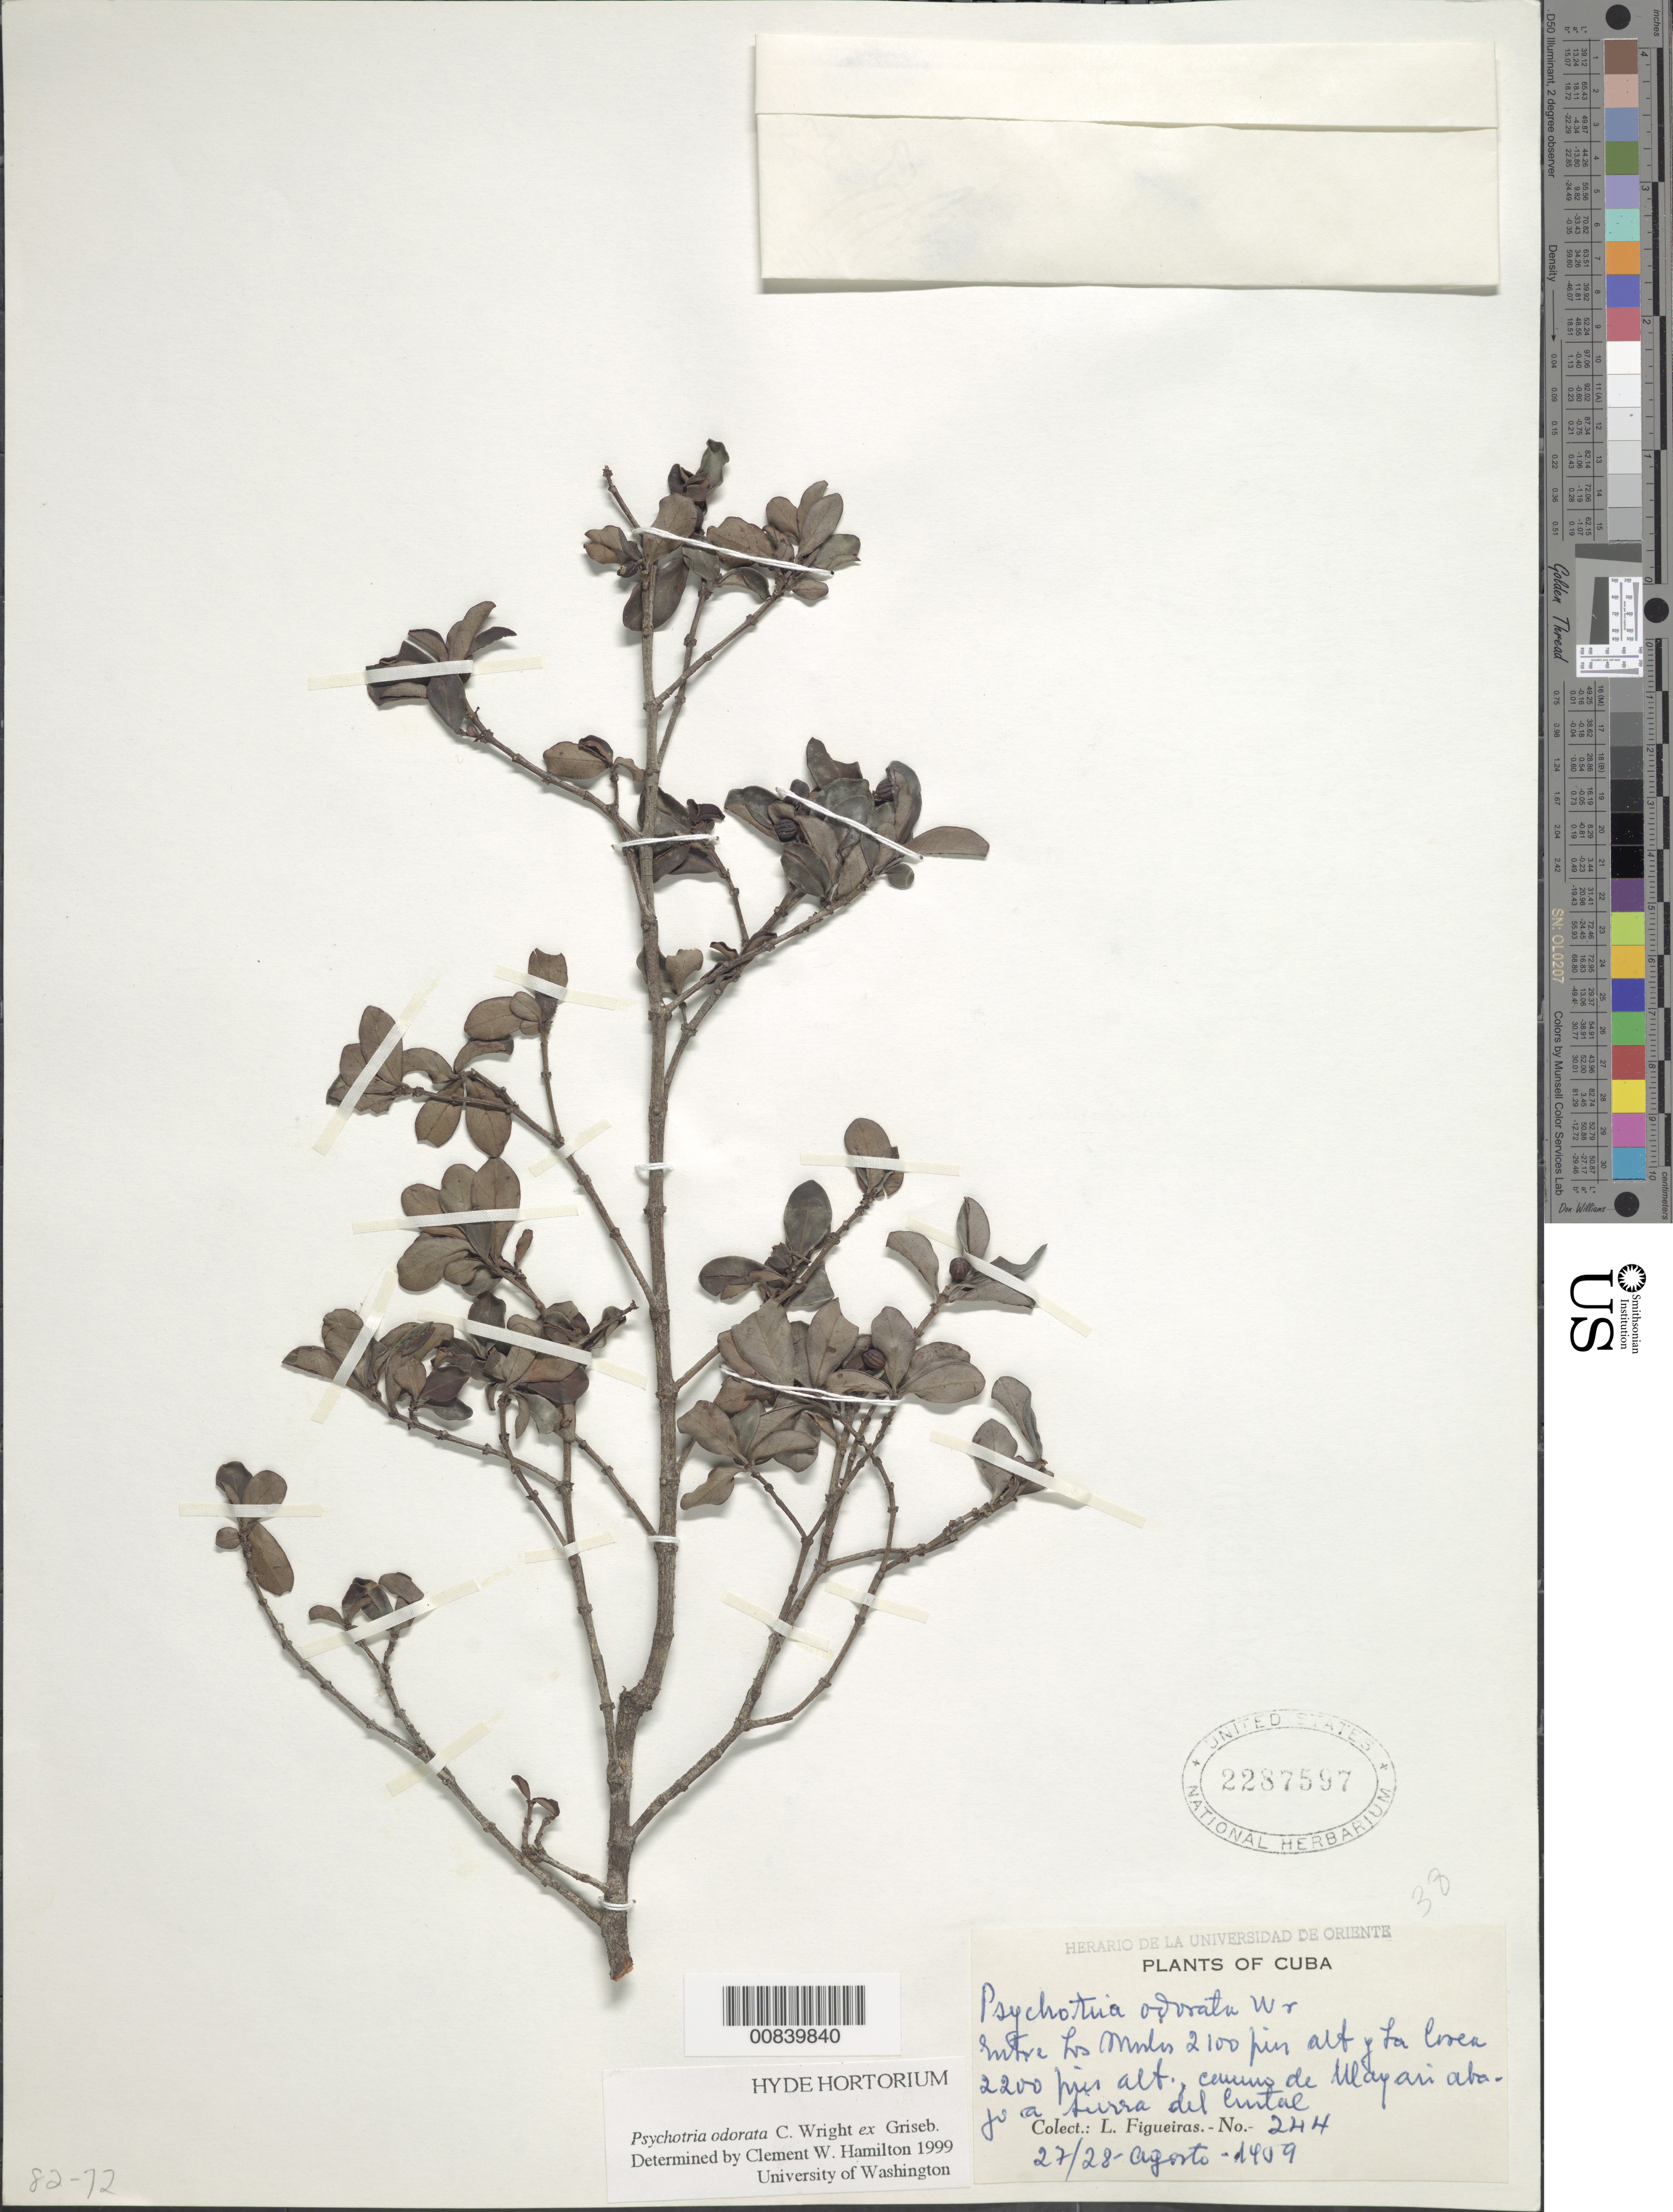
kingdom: Plantae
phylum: Tracheophyta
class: Magnoliopsida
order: Gentianales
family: Rubiaceae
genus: Psychotria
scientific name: Psychotria odorata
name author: C. Wright ex Griseb.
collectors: M. López Figueiras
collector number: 2444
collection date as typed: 27 Aug 1909 to 28 Aug 1909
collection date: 1909-08-27/1909-08-28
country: Cuba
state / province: Oriente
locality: Entre Los--- y La Cosea (sp?). Sierra del Central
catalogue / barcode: US 2287597